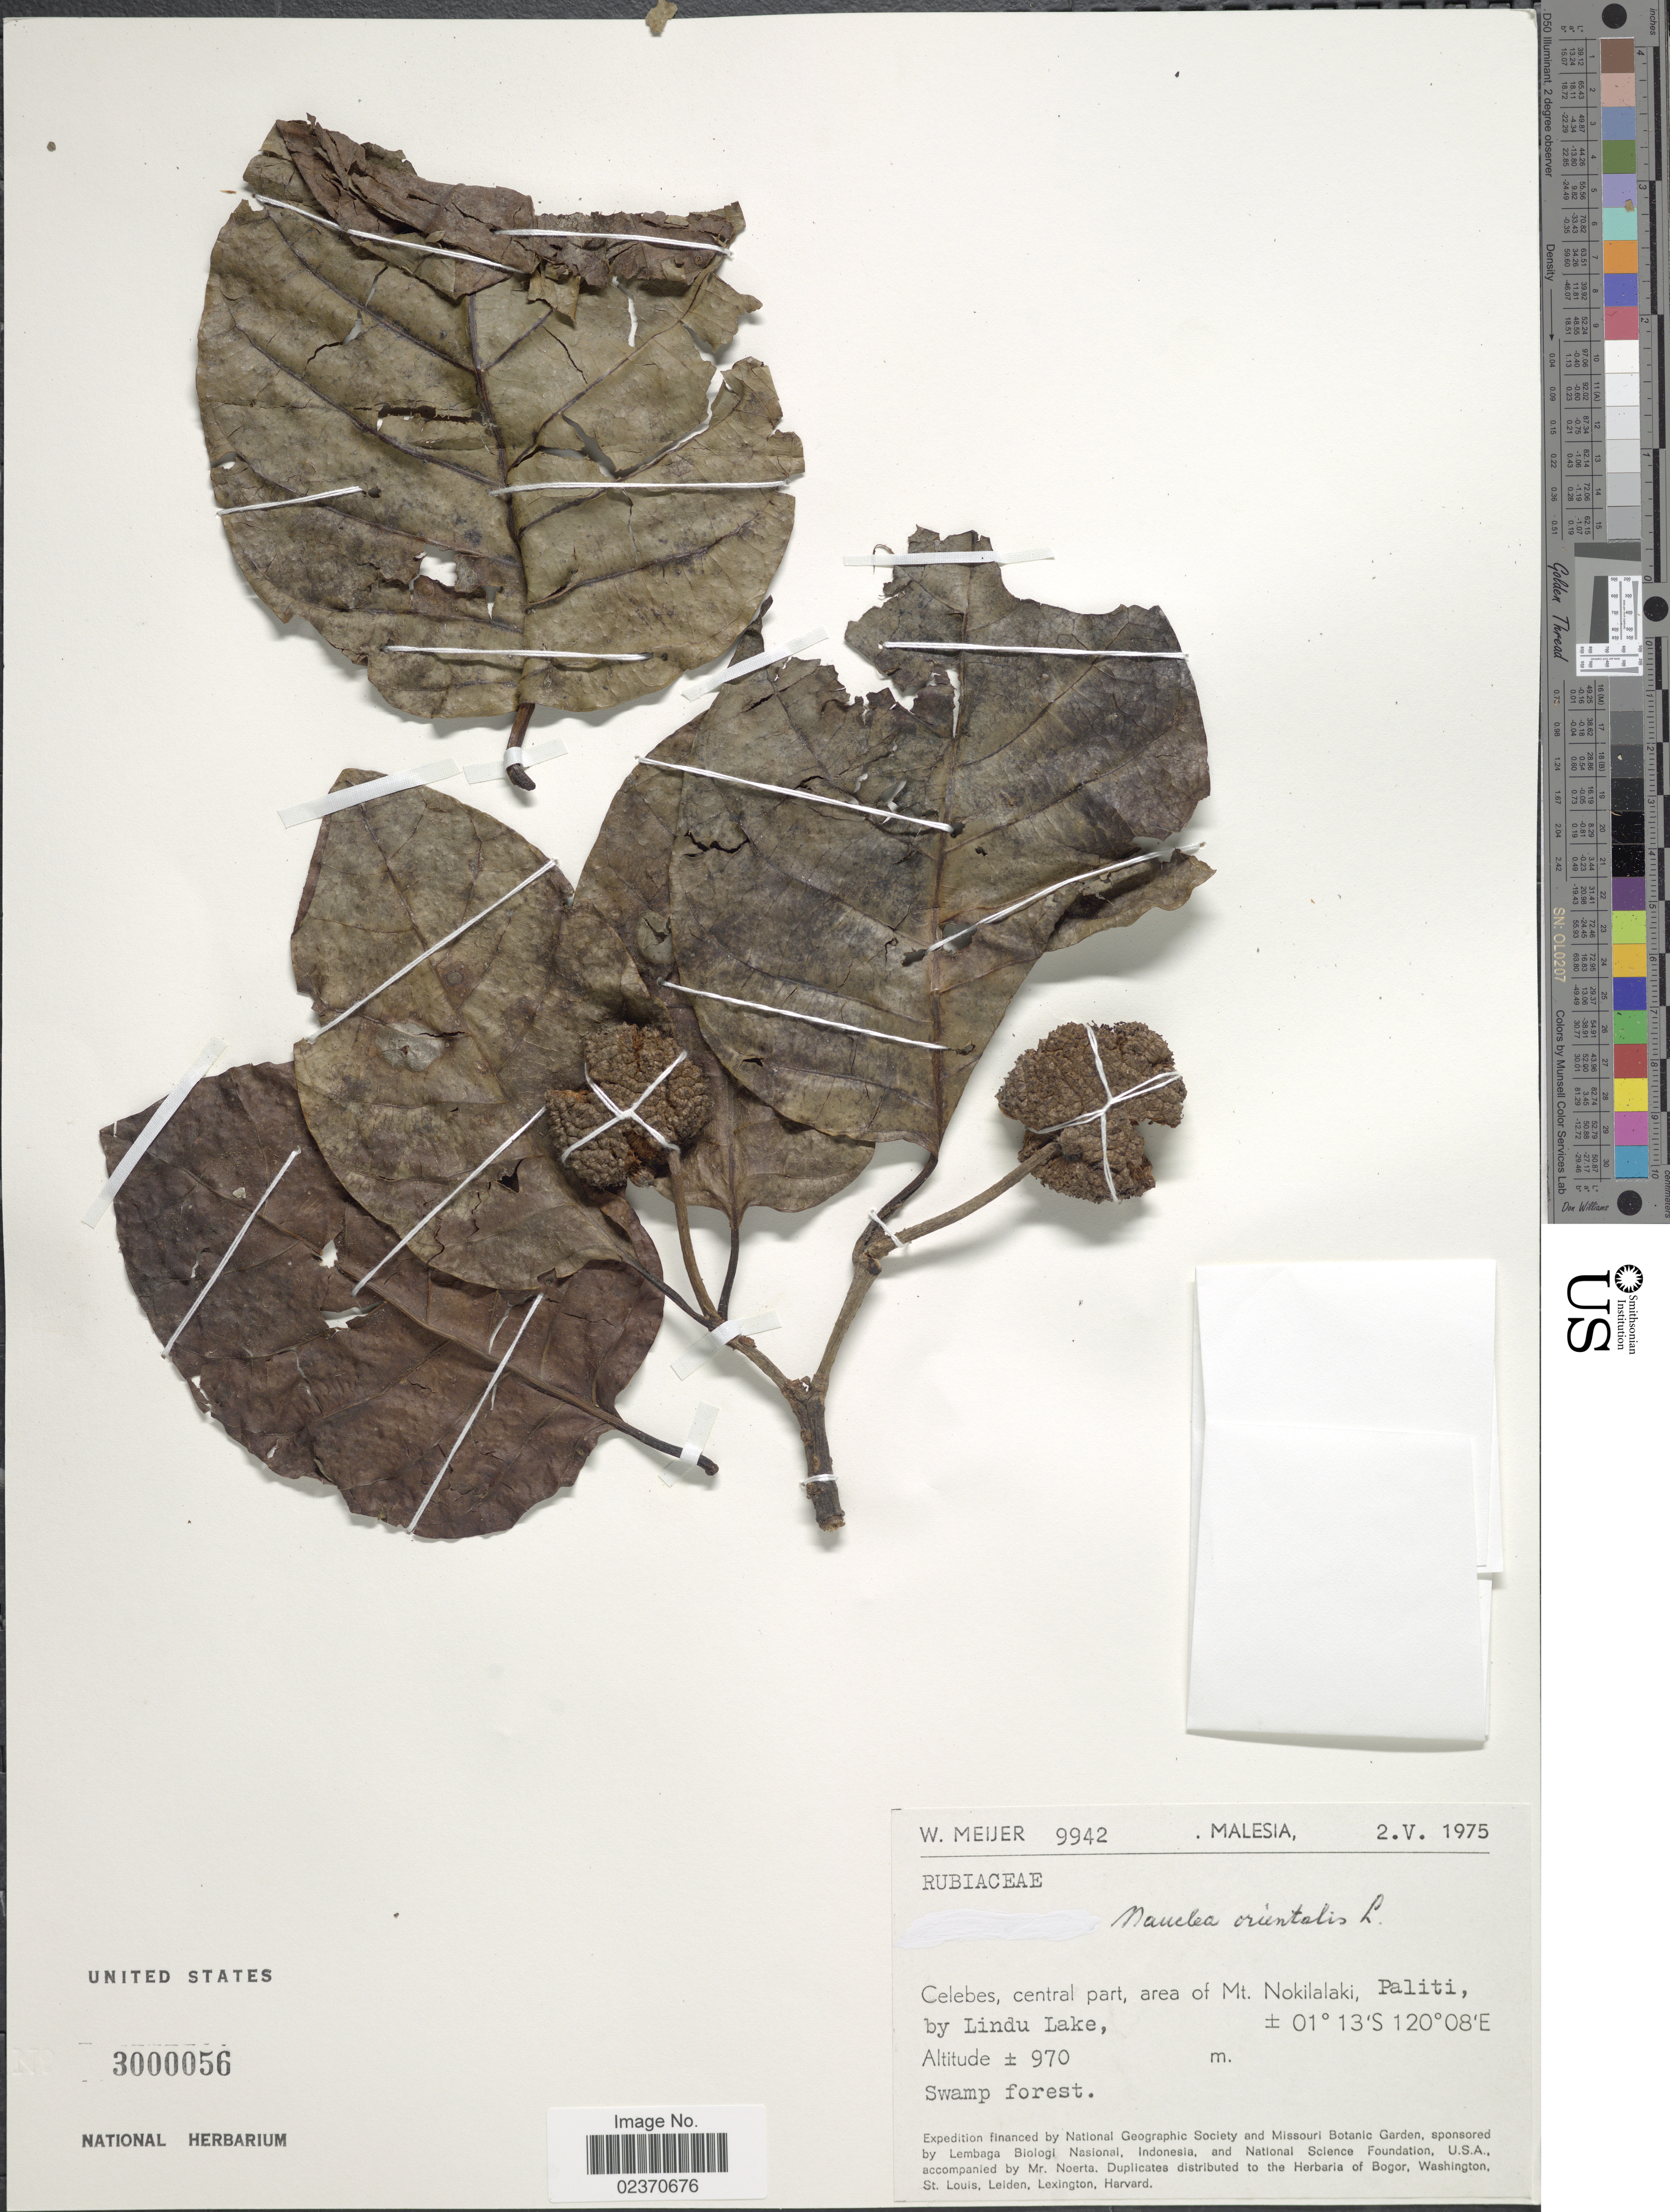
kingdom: Plantae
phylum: Tracheophyta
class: Magnoliopsida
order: Gentianales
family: Rubiaceae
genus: Nauclea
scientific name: Nauclea orientalis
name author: (L.) L.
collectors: W. Meijer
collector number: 9942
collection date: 1975-05-02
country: Indonesia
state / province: Sulawesi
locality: Malesia, Celebes, central part, area of Mt. Nokilalaki, Paliti, by Lindu Lake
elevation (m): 970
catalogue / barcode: US 3000056